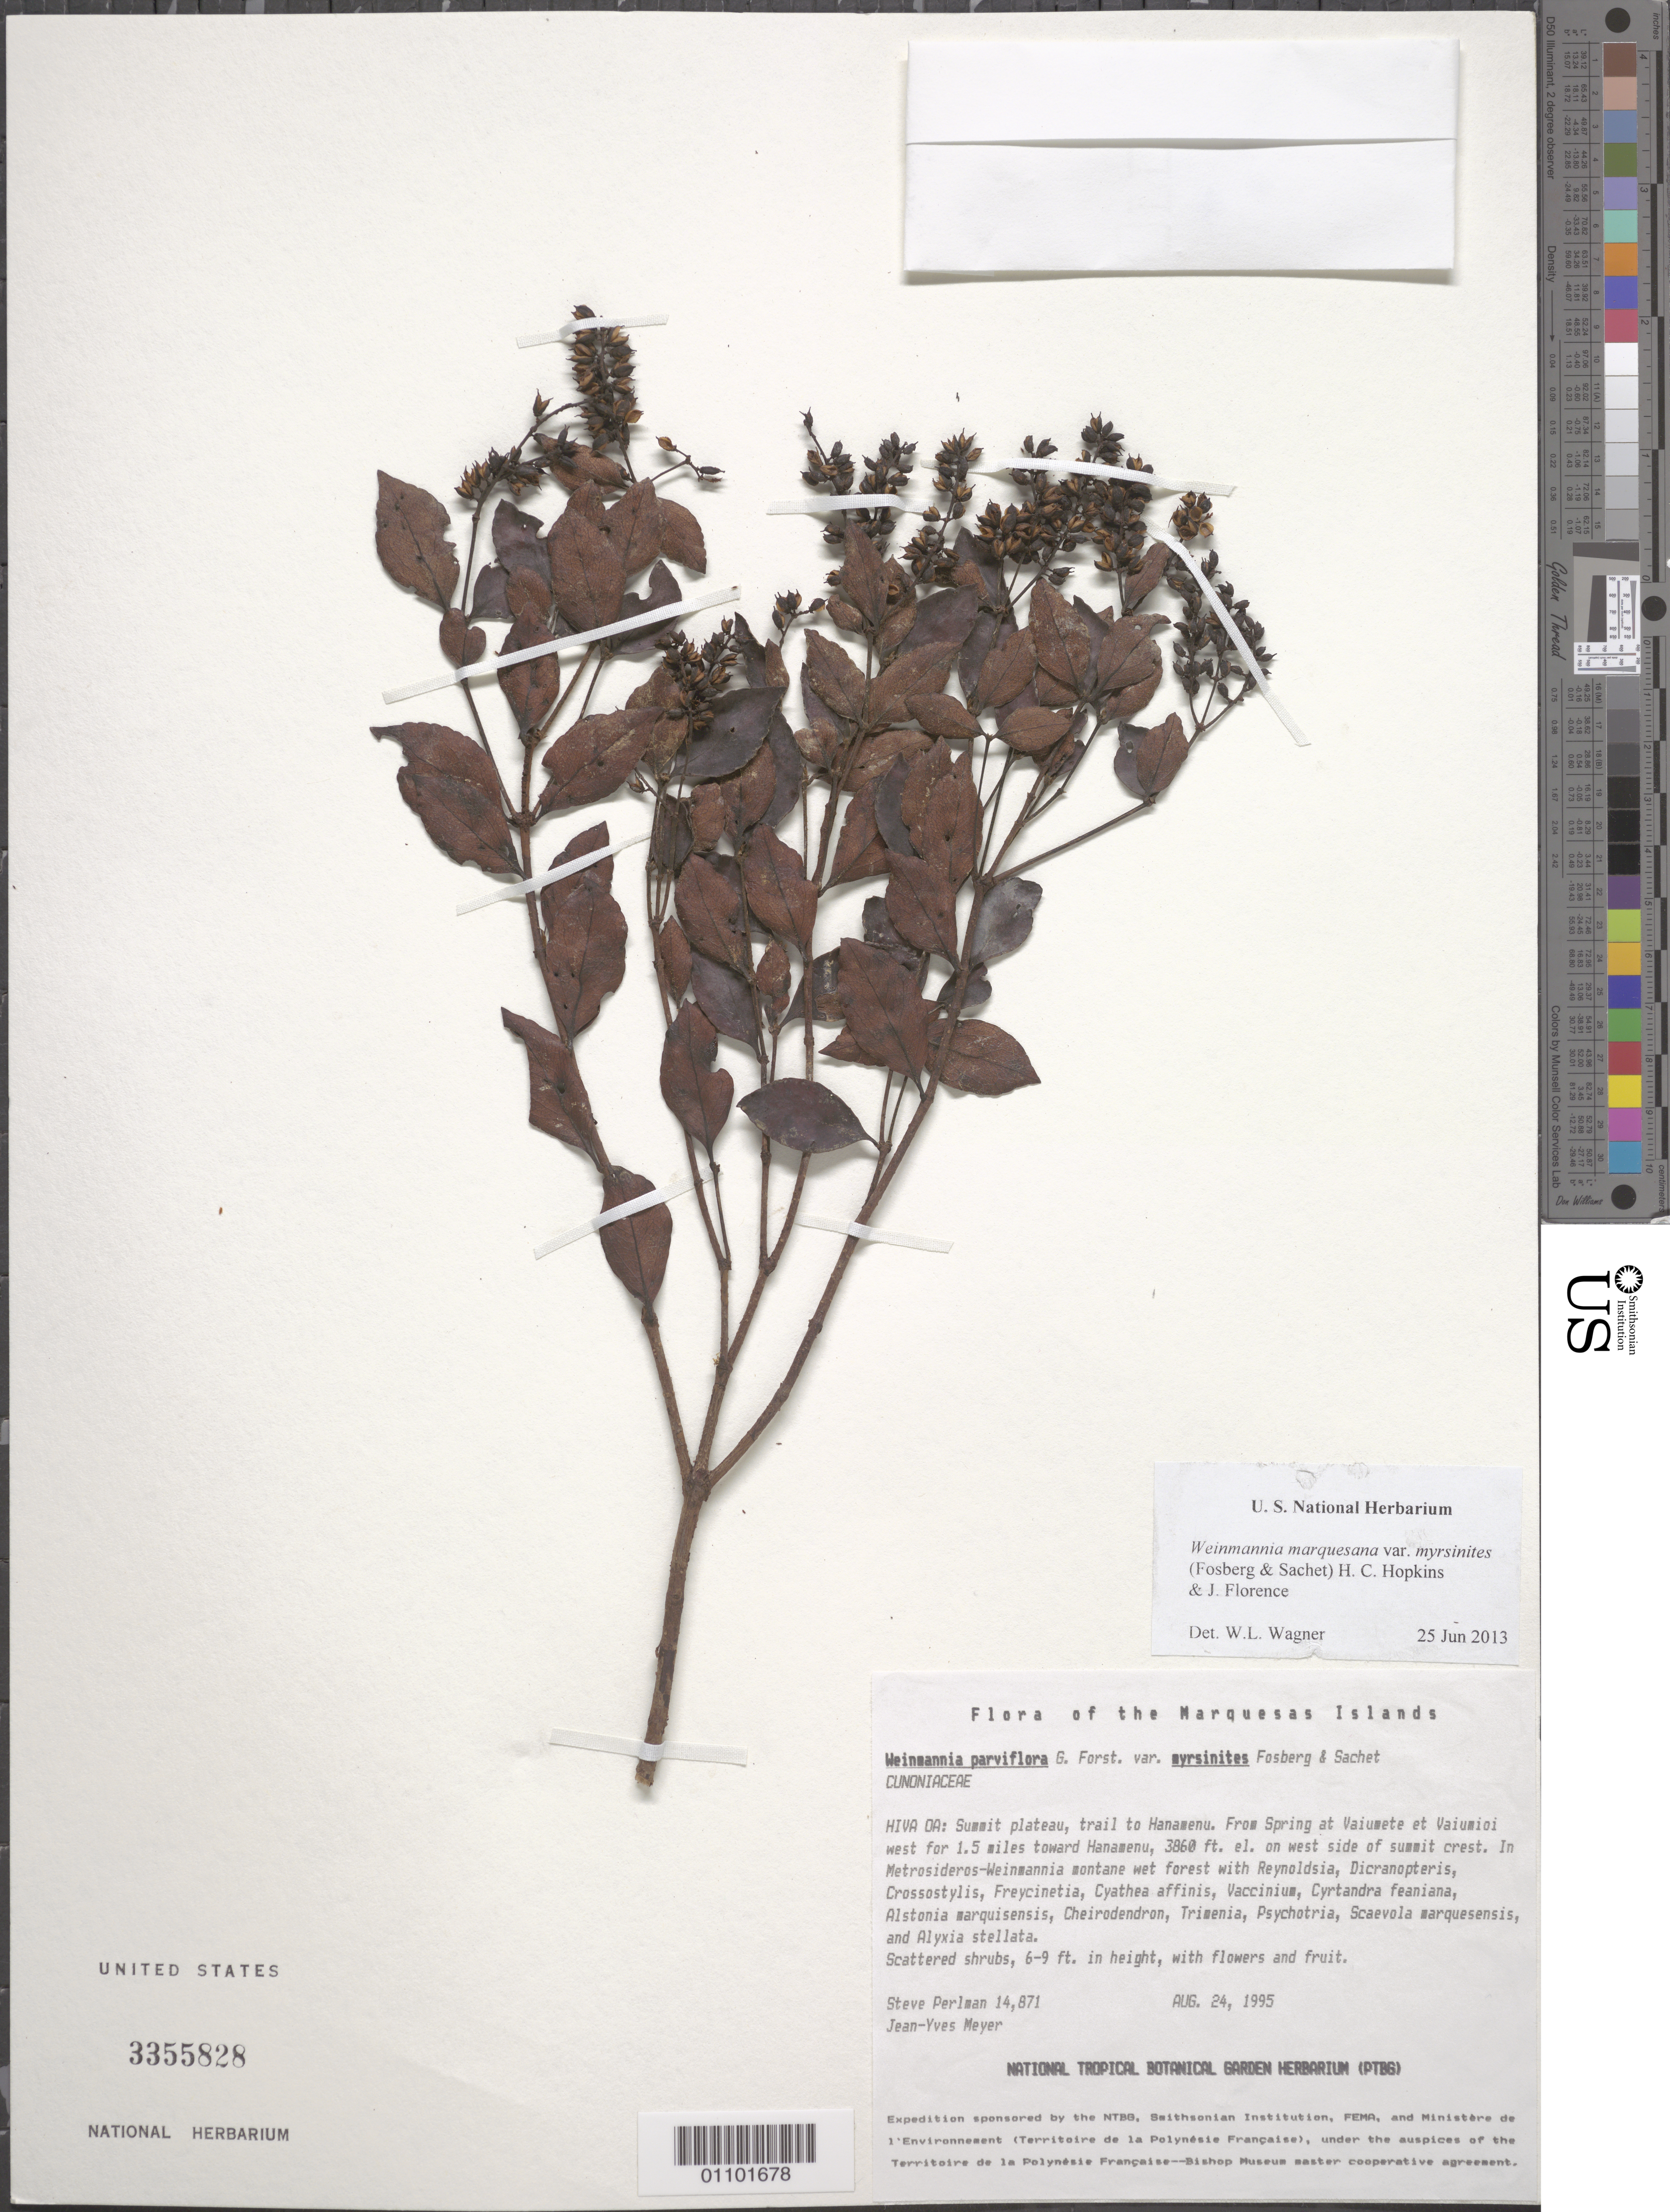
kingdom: Plantae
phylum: Tracheophyta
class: Magnoliopsida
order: Oxalidales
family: Cunoniaceae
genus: Pterophylla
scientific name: Pterophylla marquesana var. myrsinites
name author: (Fosberg & Sachet) Pillon & H.C. Hopkins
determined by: Wagner, W. L., (BOT), Smithsonian Institution - National Museum of Natural History (UNITED STATES)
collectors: S. P. Perlman & J.-Y. Meyer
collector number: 14871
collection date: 1995-08-24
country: French Polynesia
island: Hiva Oa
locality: Summit plateau, trail to Hanamenu, from Spring at Vaiumete et Vaiumioi W for 1.5 miles toward Hanamenu, on W side of summit crest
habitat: Metrosideros-Weinmannia montane wet forest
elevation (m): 1177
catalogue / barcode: US 3355828